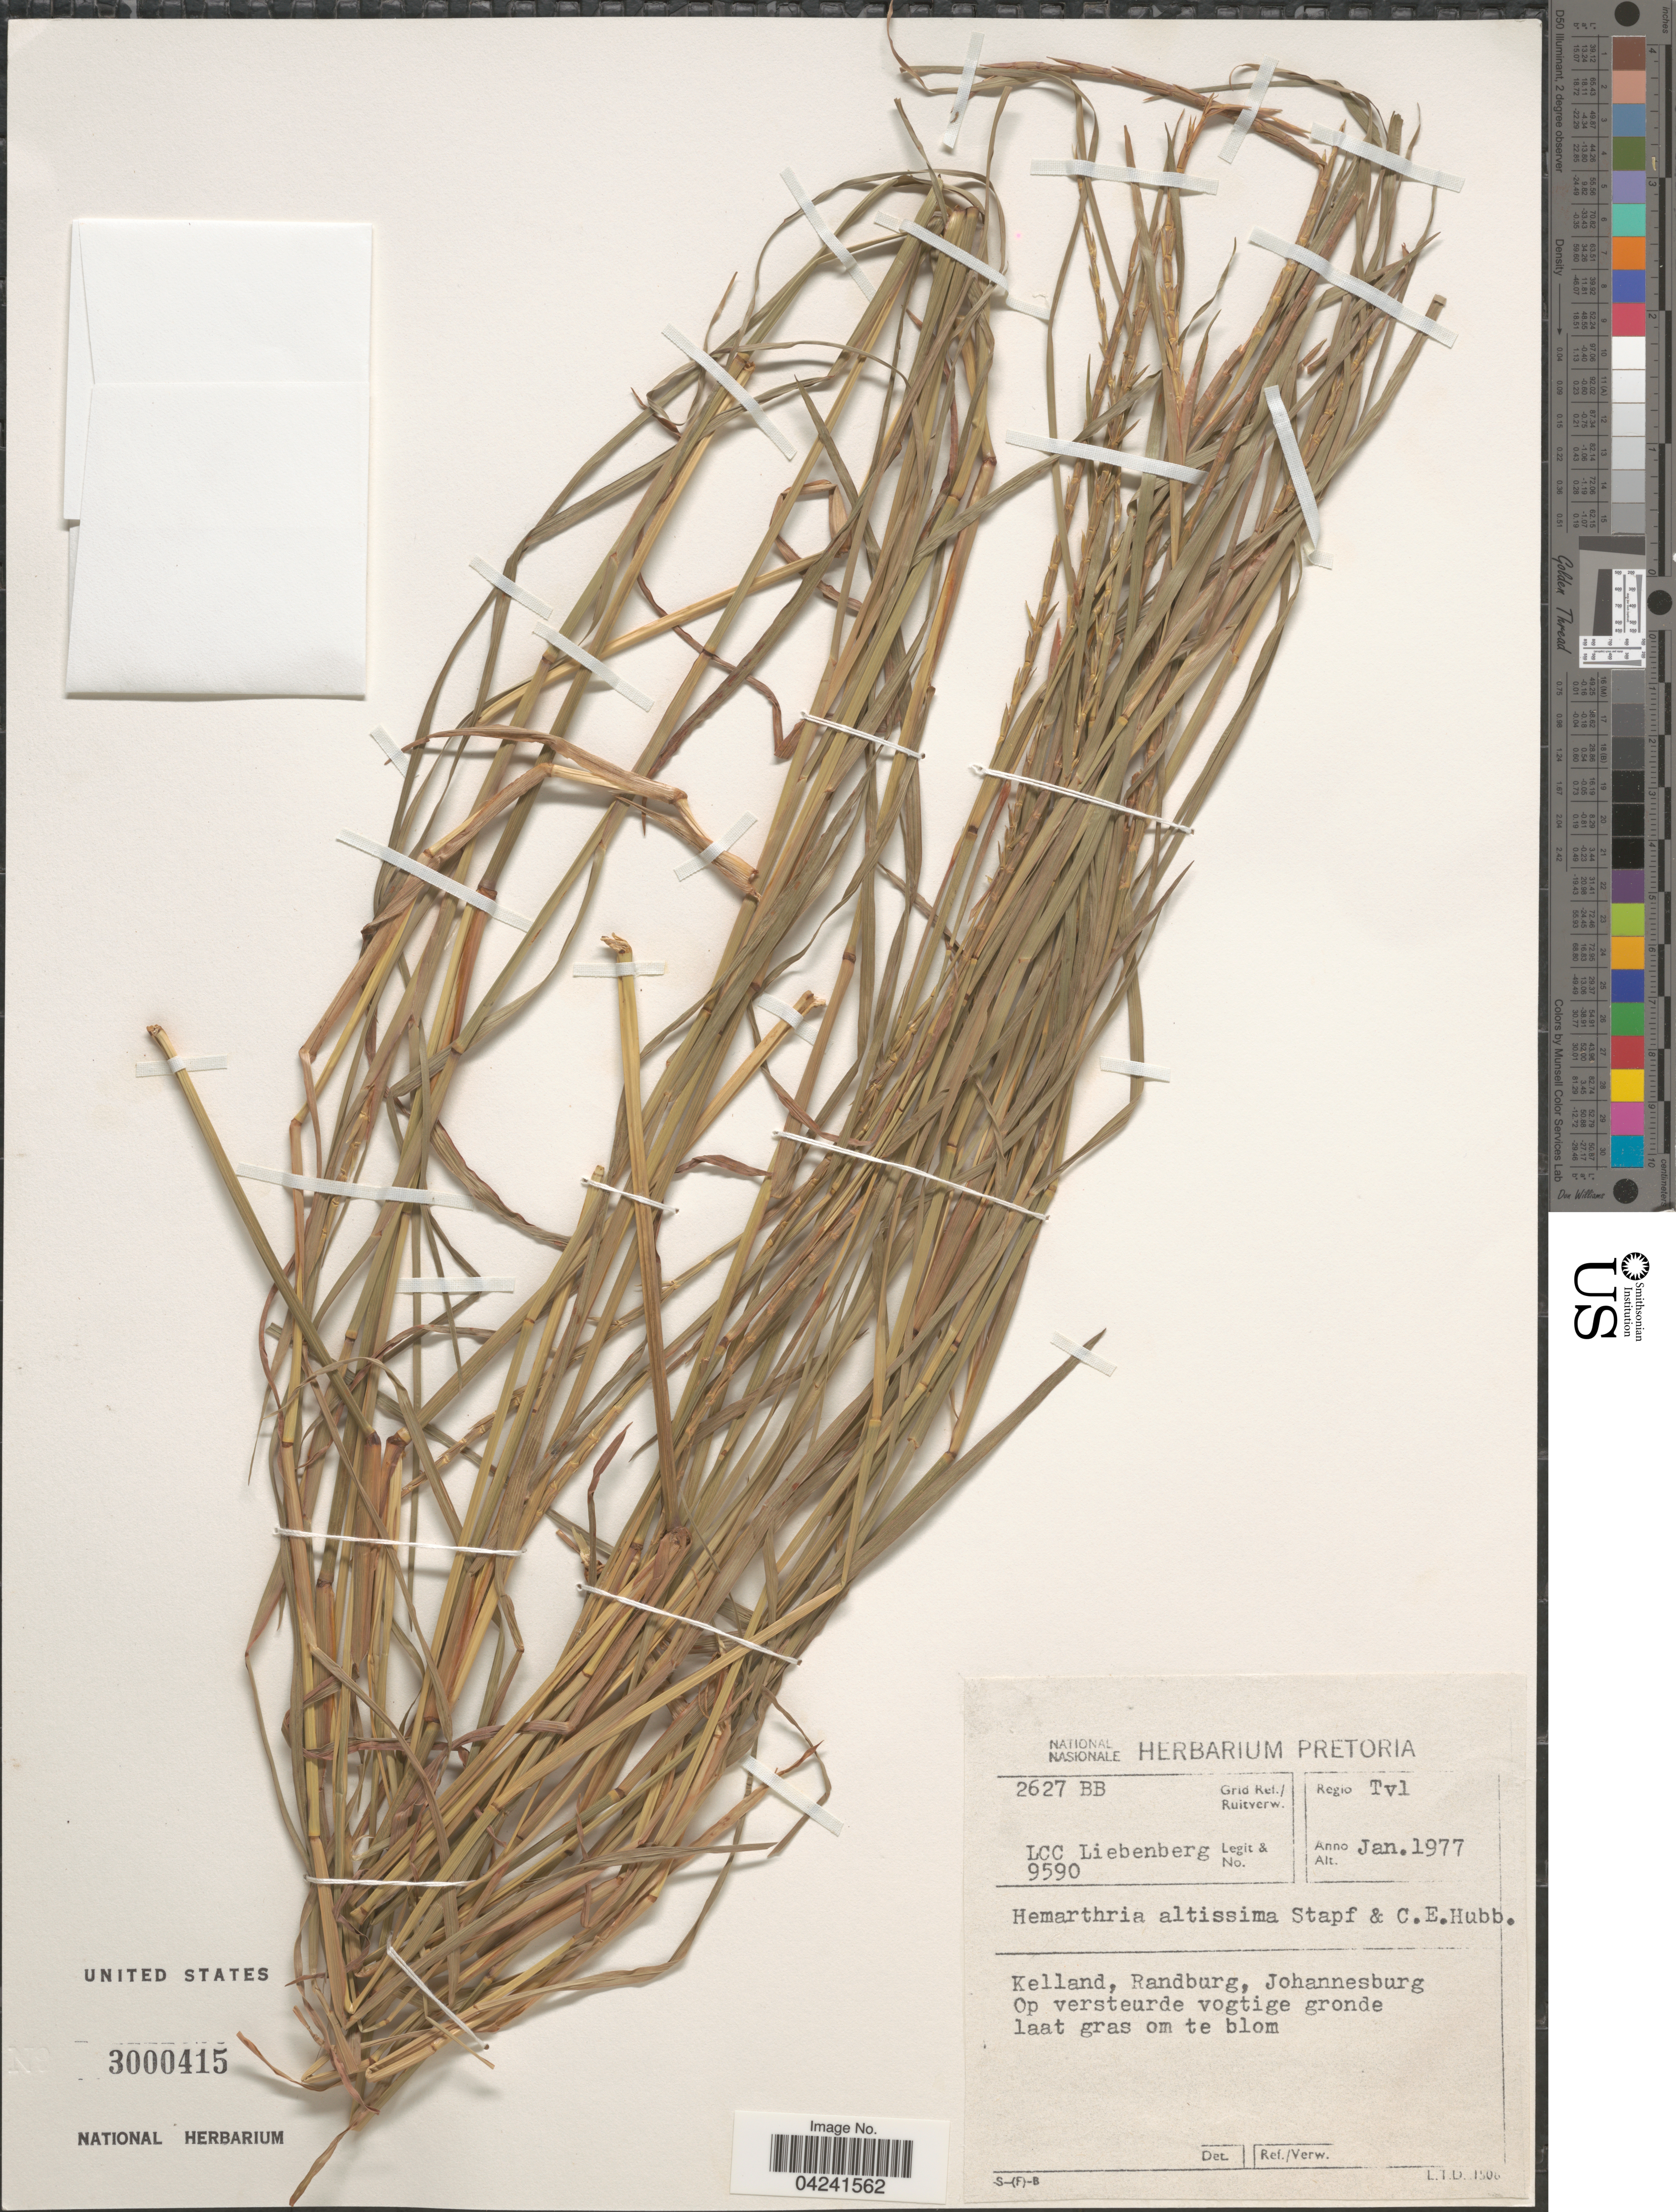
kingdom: Plantae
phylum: Tracheophyta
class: Liliopsida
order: Poales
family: Poaceae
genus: Hemarthria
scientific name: Hemarthria altissima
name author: (Poir.) Stapf & C. E. Hubb.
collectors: L. Liebenberg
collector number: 9590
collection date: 1977-01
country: South Africa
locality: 2627 BB Grid Ref./Ruitverw. Regio Tvl. Kelland, Randburg, Johannesburg.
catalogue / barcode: US 3000415